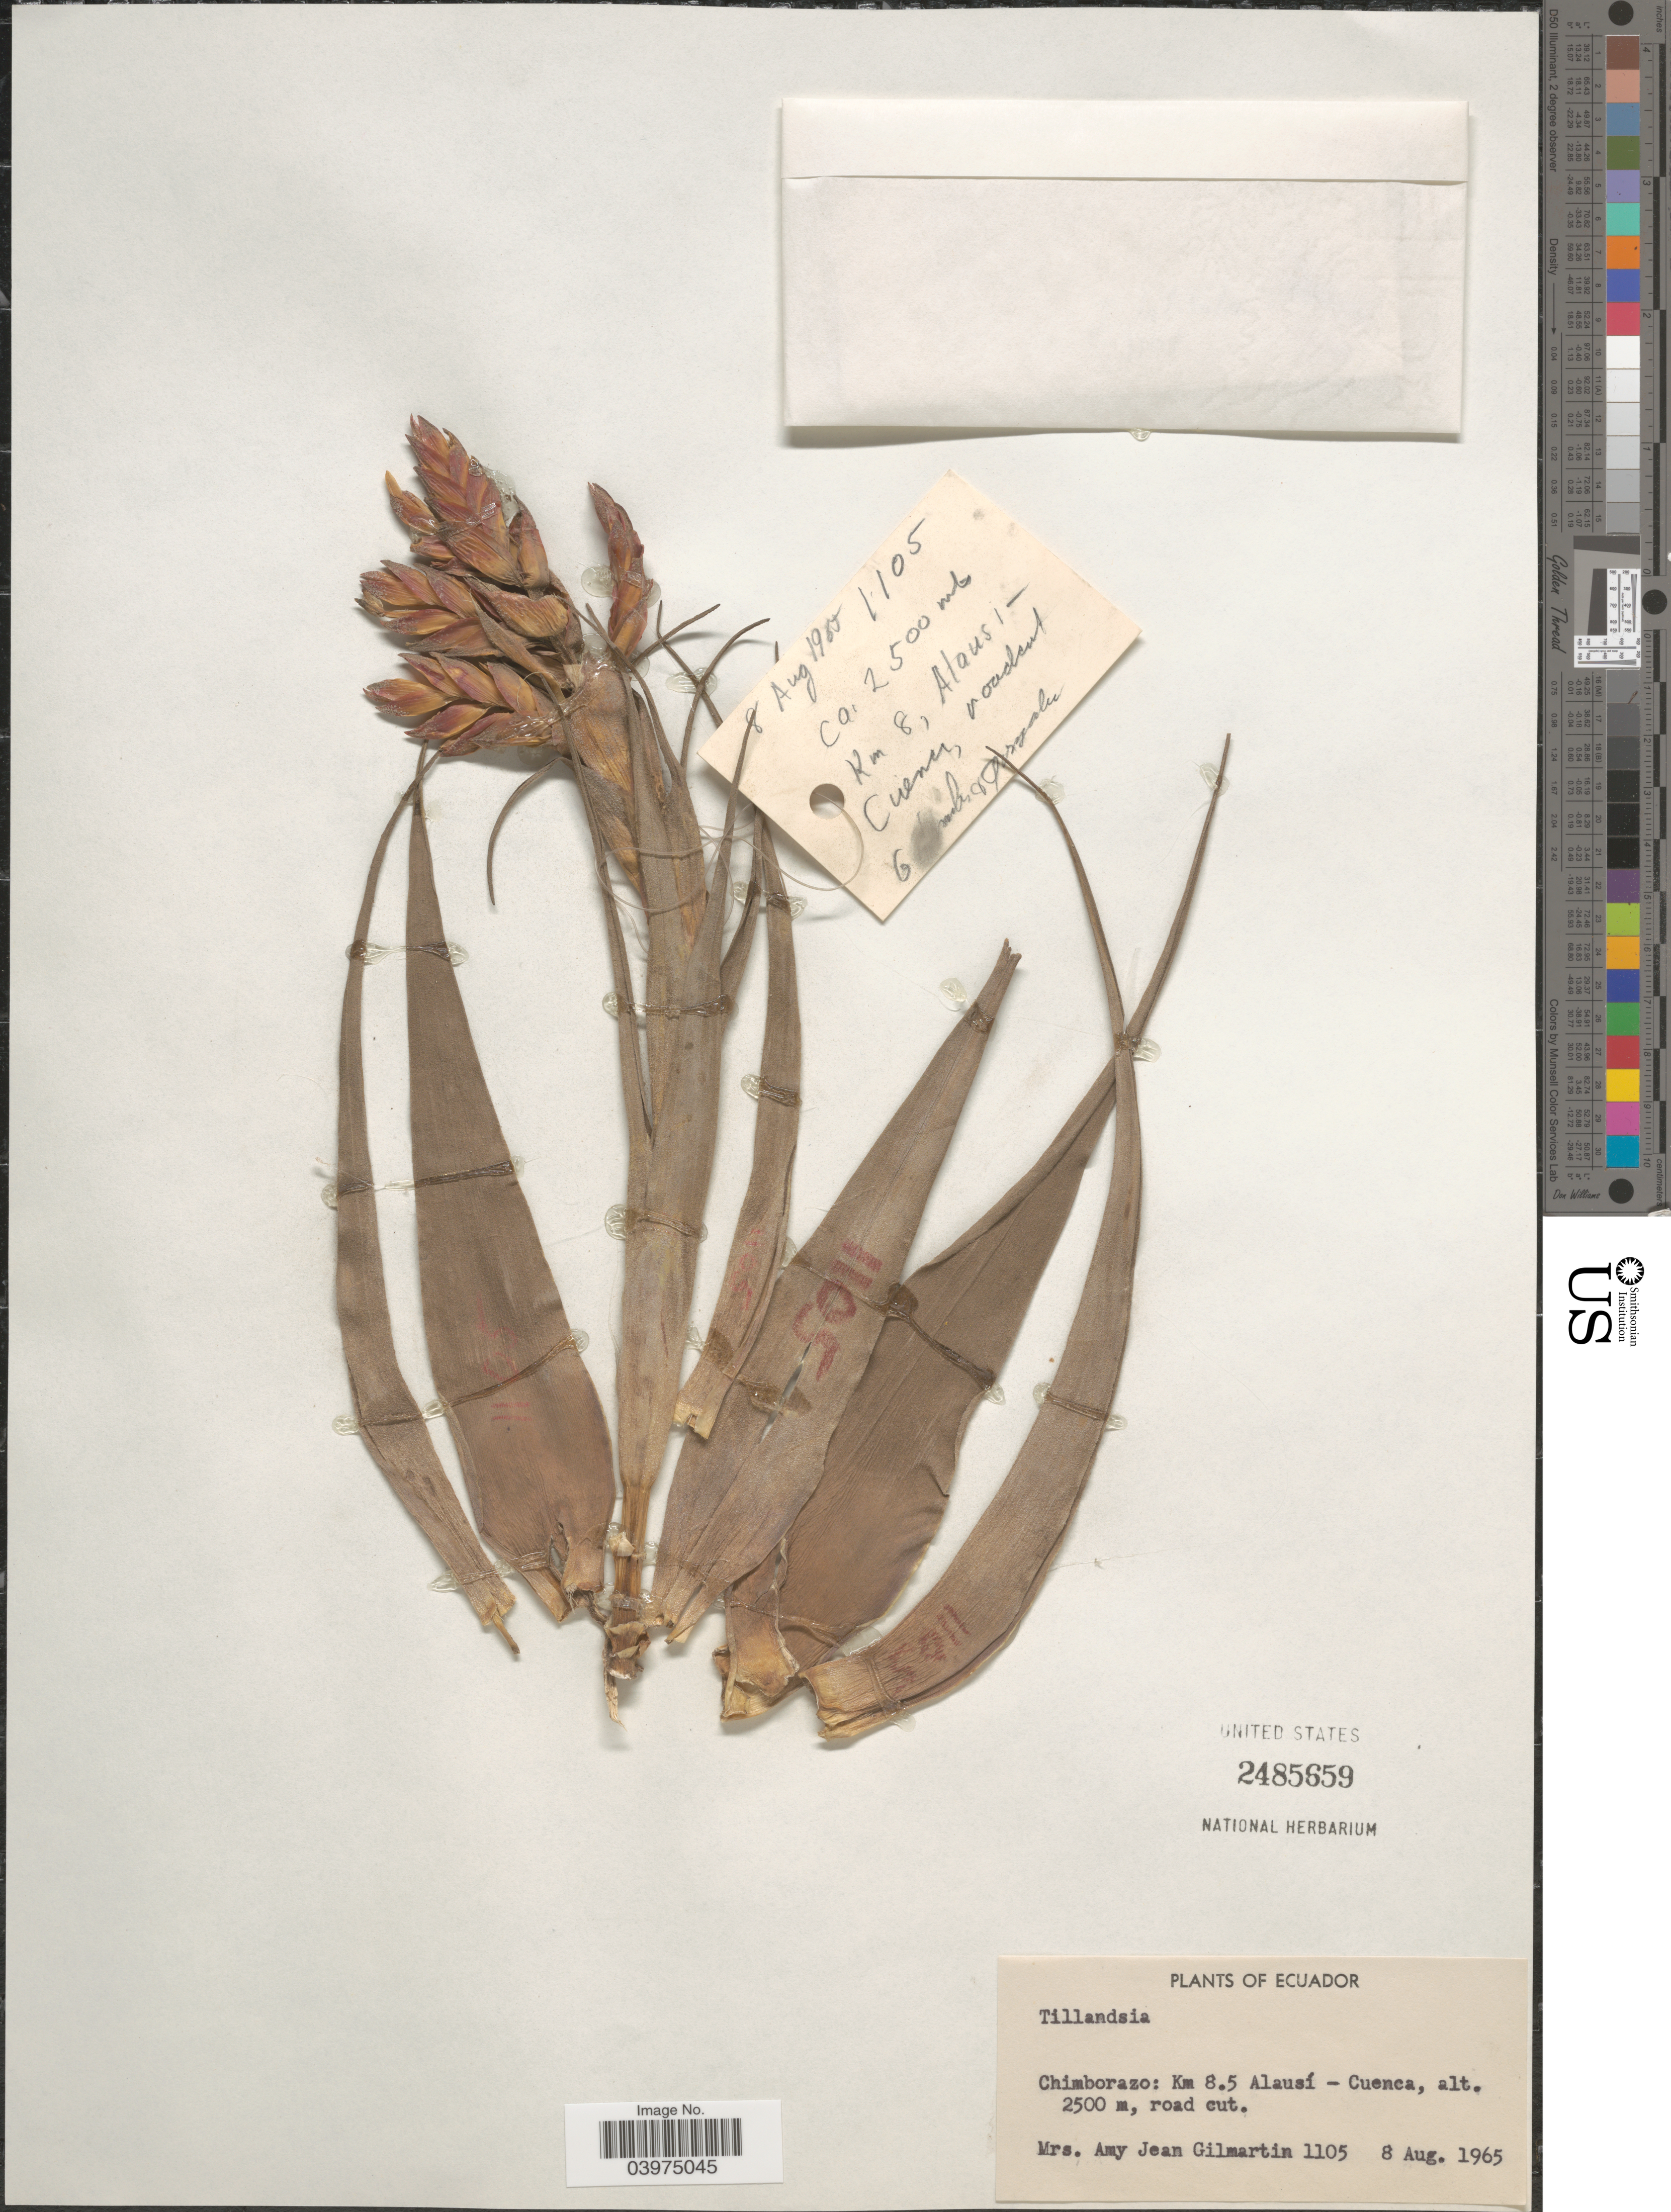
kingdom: Plantae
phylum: Tracheophyta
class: Liliopsida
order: Poales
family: Bromeliaceae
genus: Tillandsia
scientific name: Tillandsia sp.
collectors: A. J. Gilmartin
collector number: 1105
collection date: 1965-08-08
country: Ecuador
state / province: Chimborazo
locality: Km 8.5 Alausí - Cuenca.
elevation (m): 2500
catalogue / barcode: US 2485659